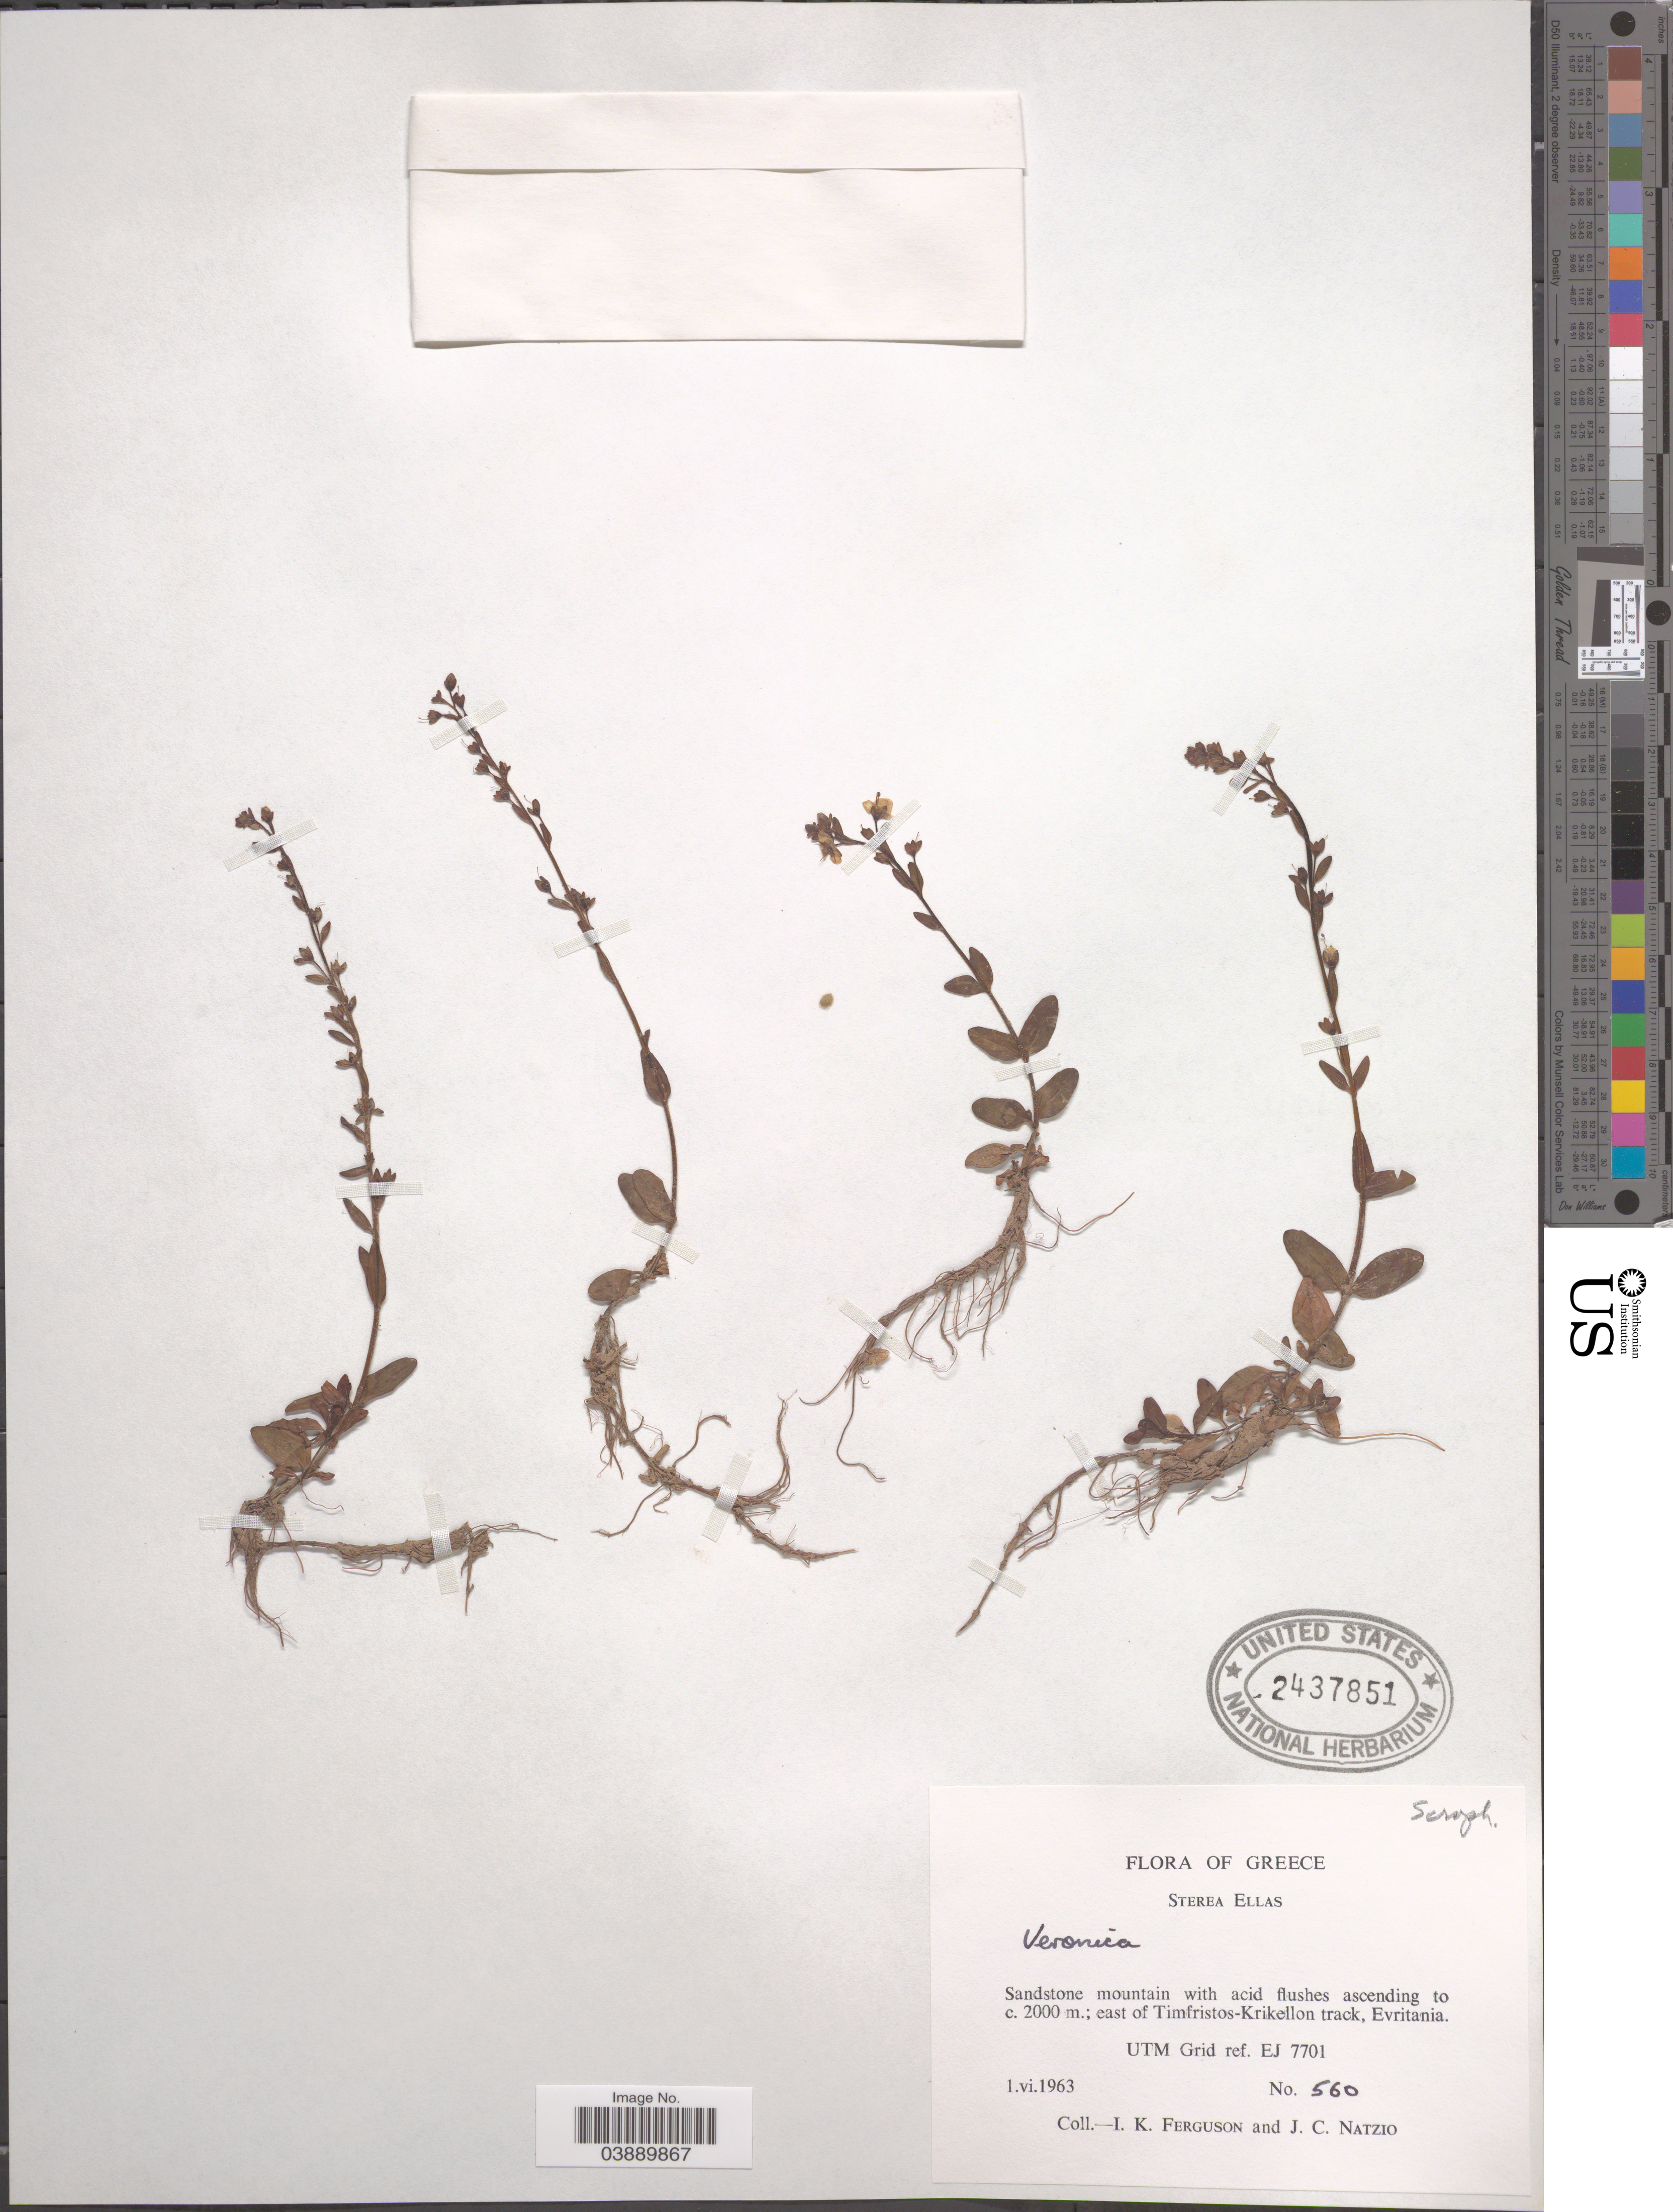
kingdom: Plantae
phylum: Tracheophyta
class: Magnoliopsida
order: Lamiales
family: Plantaginaceae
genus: Veronica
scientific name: Veronica serpyllifolia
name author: L.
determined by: Albach, Dirk C.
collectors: I. K. Ferguson & J. Natzio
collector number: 560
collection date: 1963-06-01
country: Greece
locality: Sterea Ellas. East of Timfristos - Krikellon track, Evritania. UTM Grid ref. EJ 7701.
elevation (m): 2000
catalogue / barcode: US 2437851